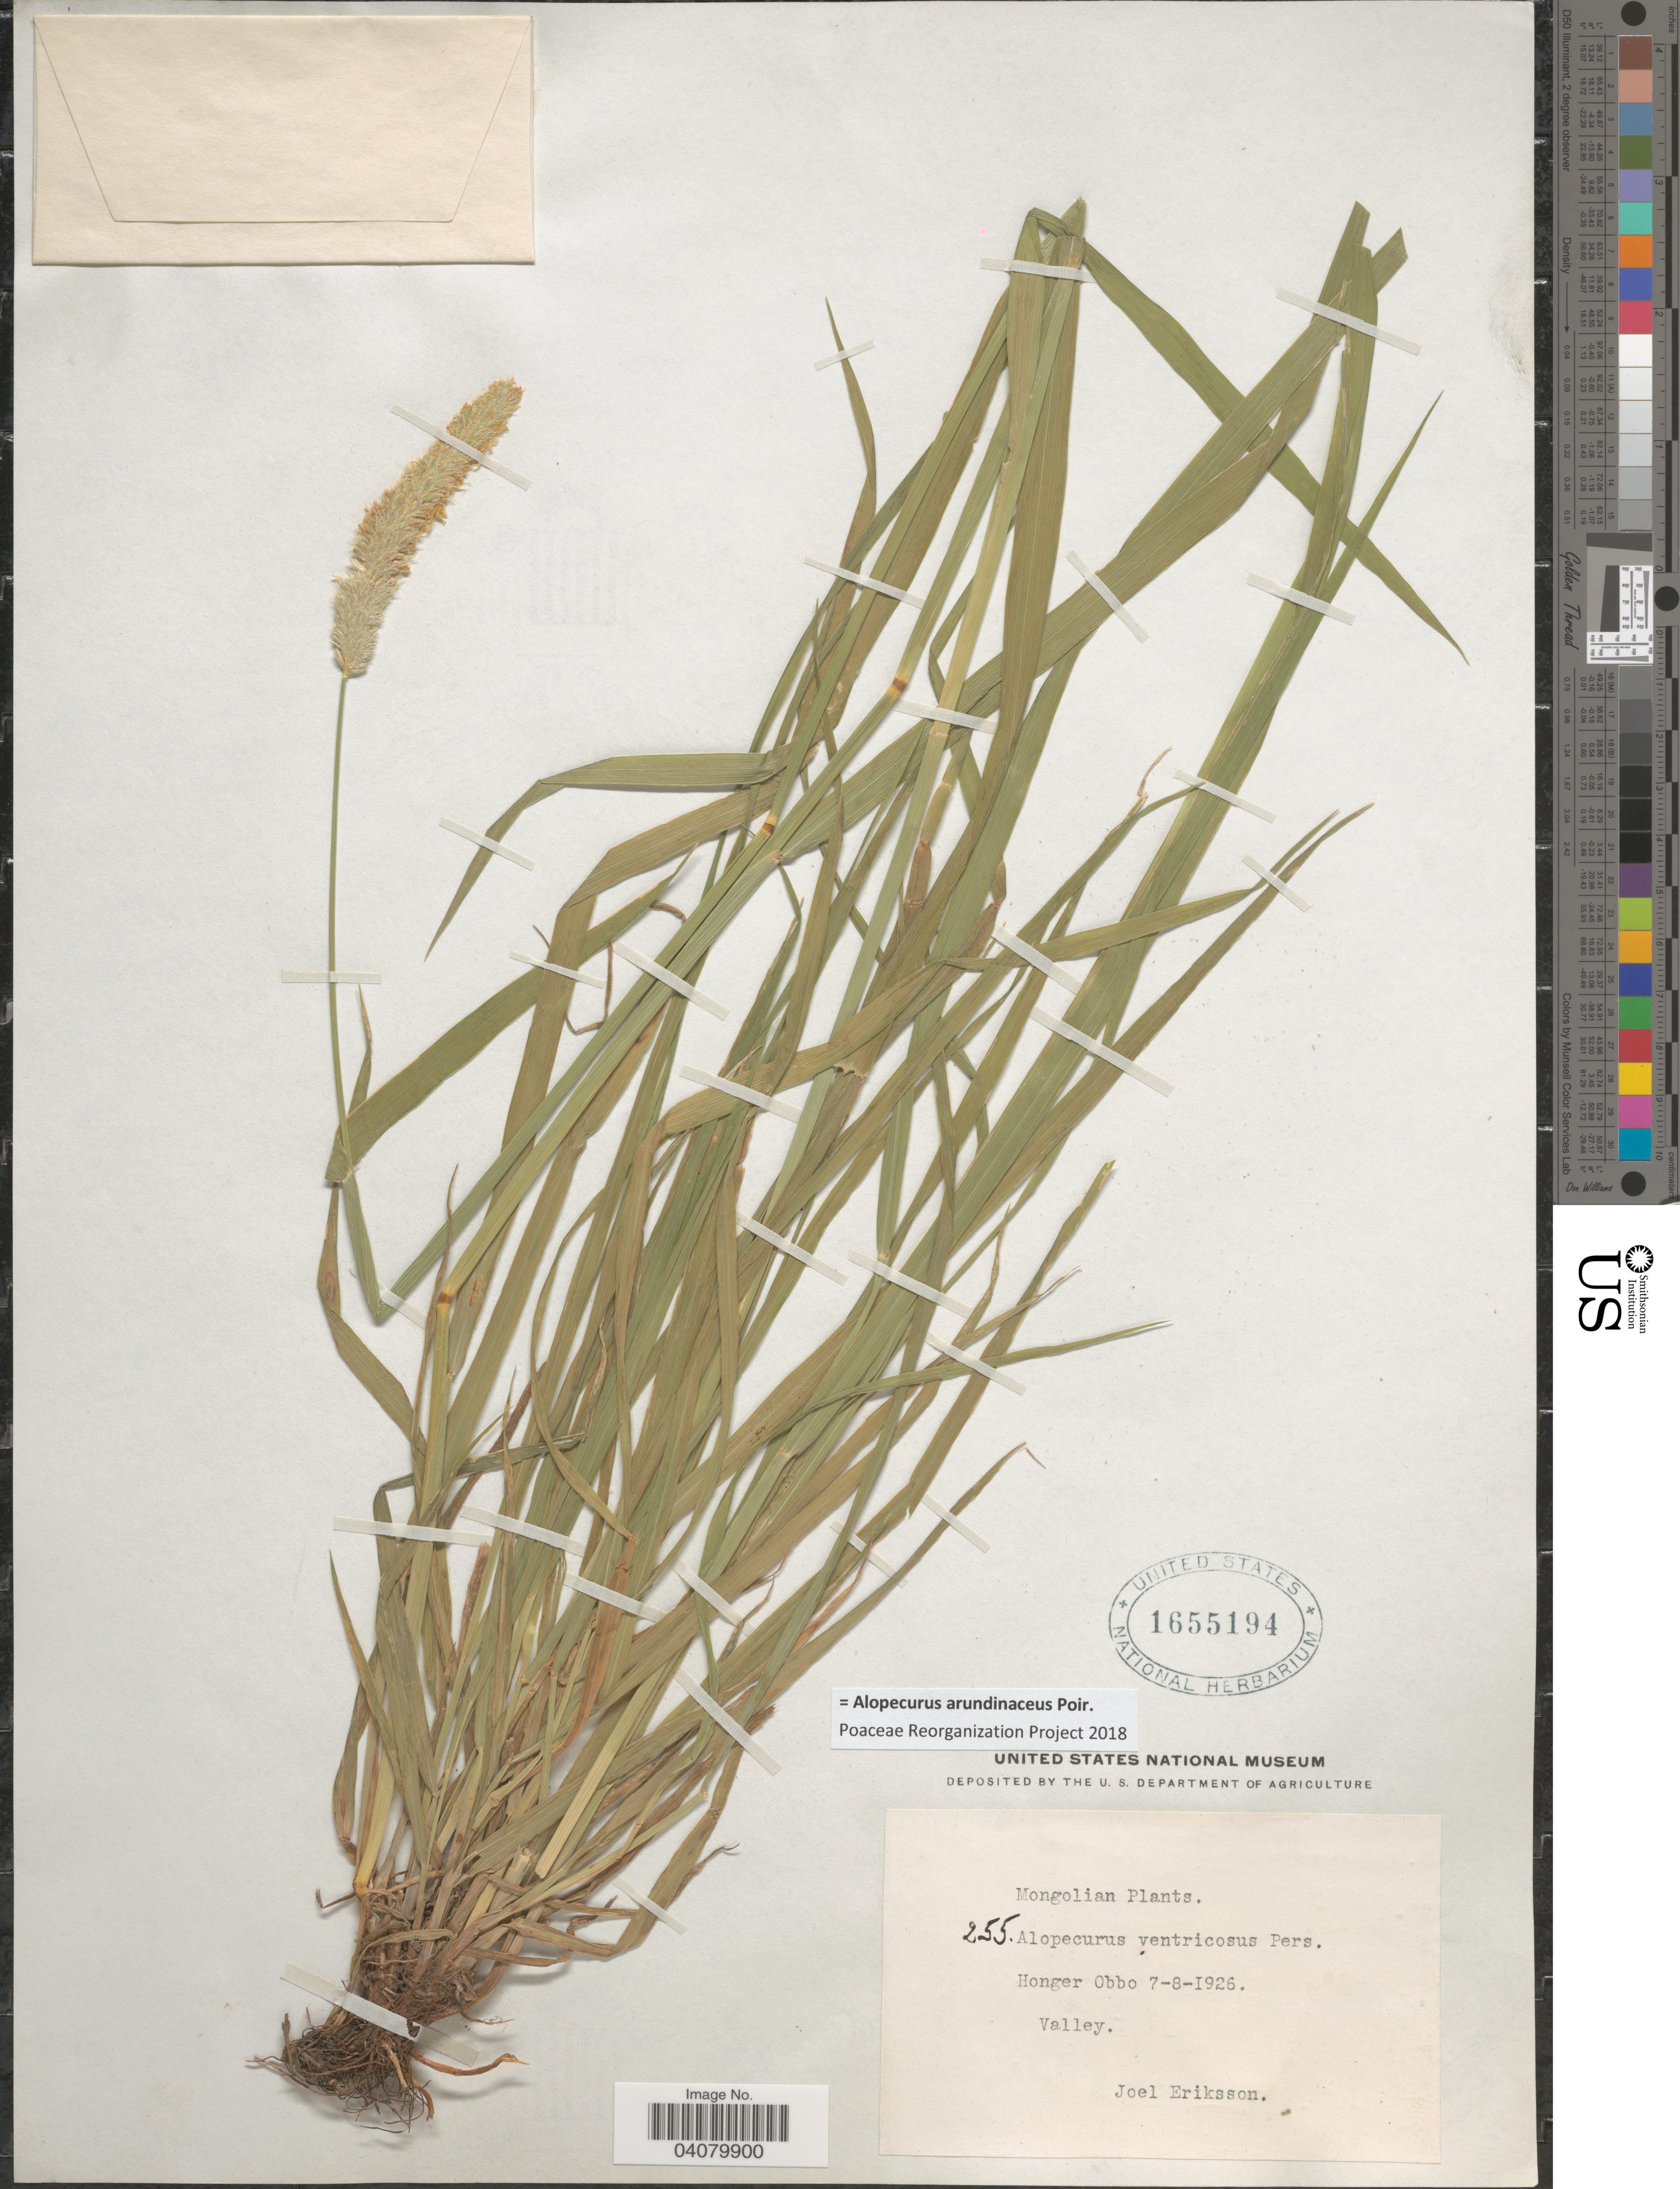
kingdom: Plantae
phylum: Tracheophyta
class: Liliopsida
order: Poales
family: Poaceae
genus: Alopecurus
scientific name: Alopecurus arundinaceus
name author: Poir.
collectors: J. Eriksson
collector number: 255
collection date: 1926-08-07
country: Mongolia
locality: Mongolian. Honger Obbo. Valley.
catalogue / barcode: US 1655194